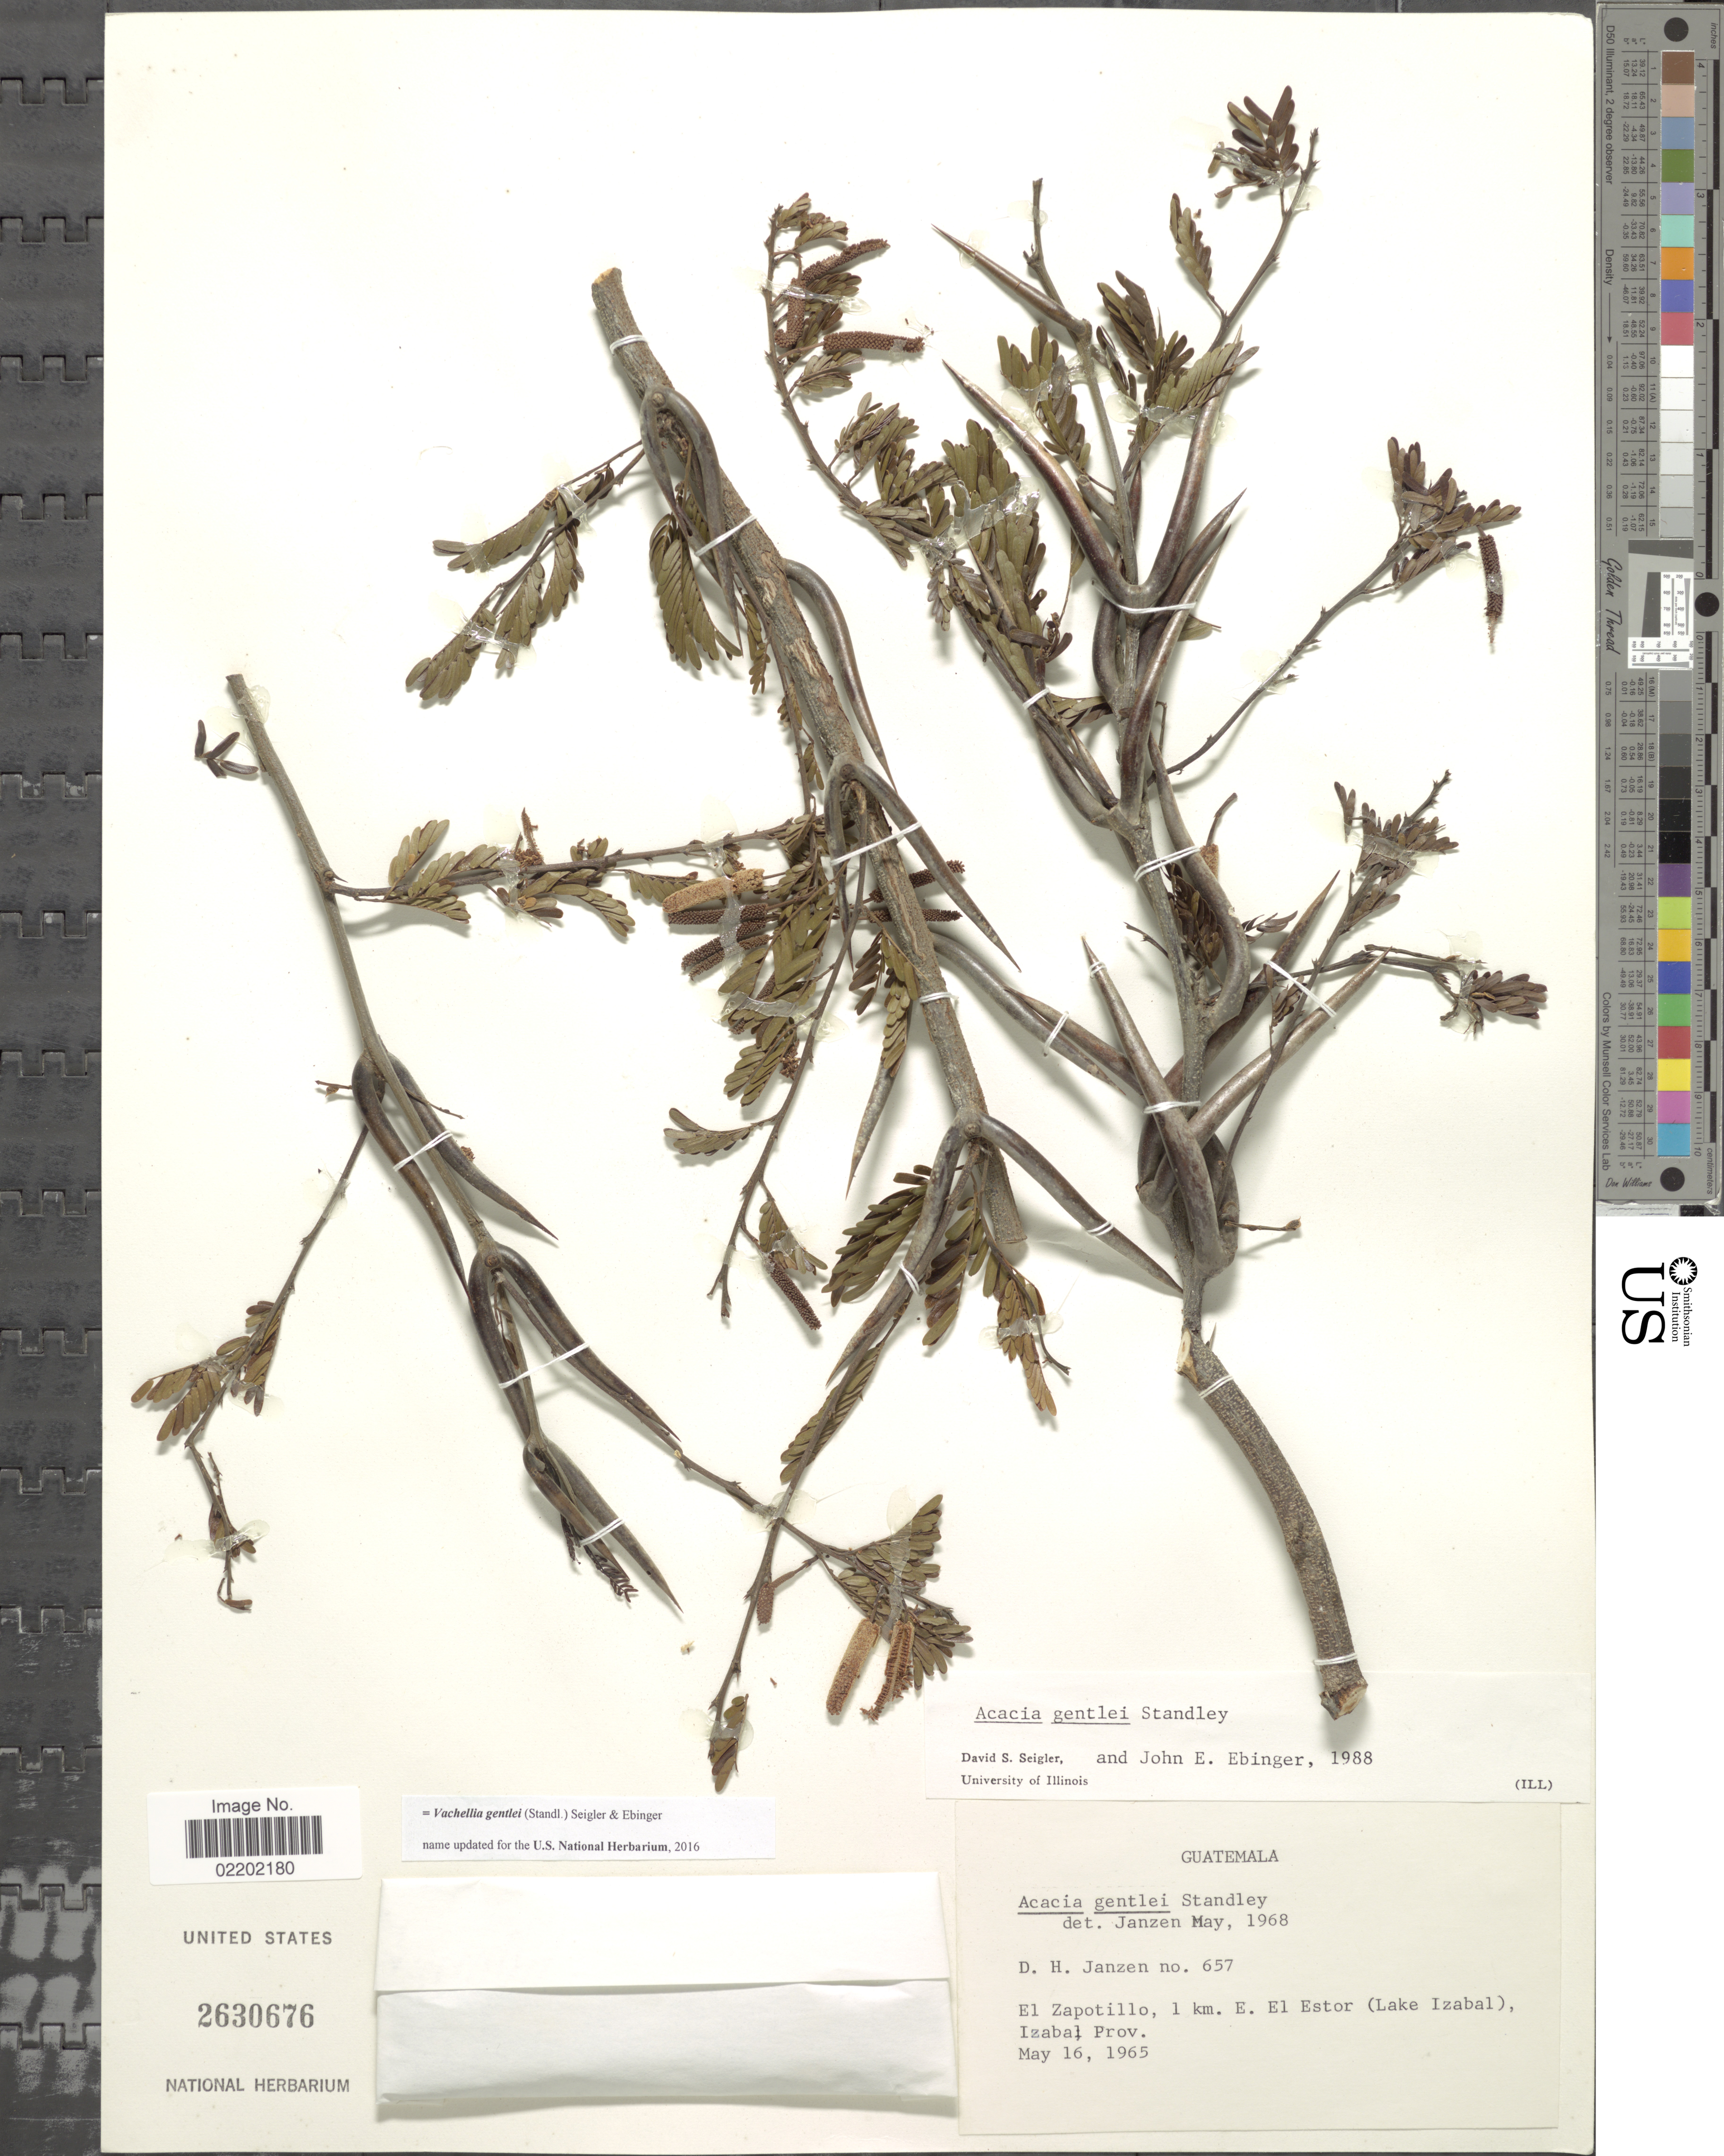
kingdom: Plantae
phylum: Tracheophyta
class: Magnoliopsida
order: Fabales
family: Fabaceae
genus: Vachellia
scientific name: Vachellia gentlei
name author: (Standl.) Seigler & Ebinger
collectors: D. Janzen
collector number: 657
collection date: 1965-05-16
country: Guatemala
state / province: Izabal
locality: El Zapotillo, 1 km E El Estor (Lake Izabal)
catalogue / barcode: US 2630676